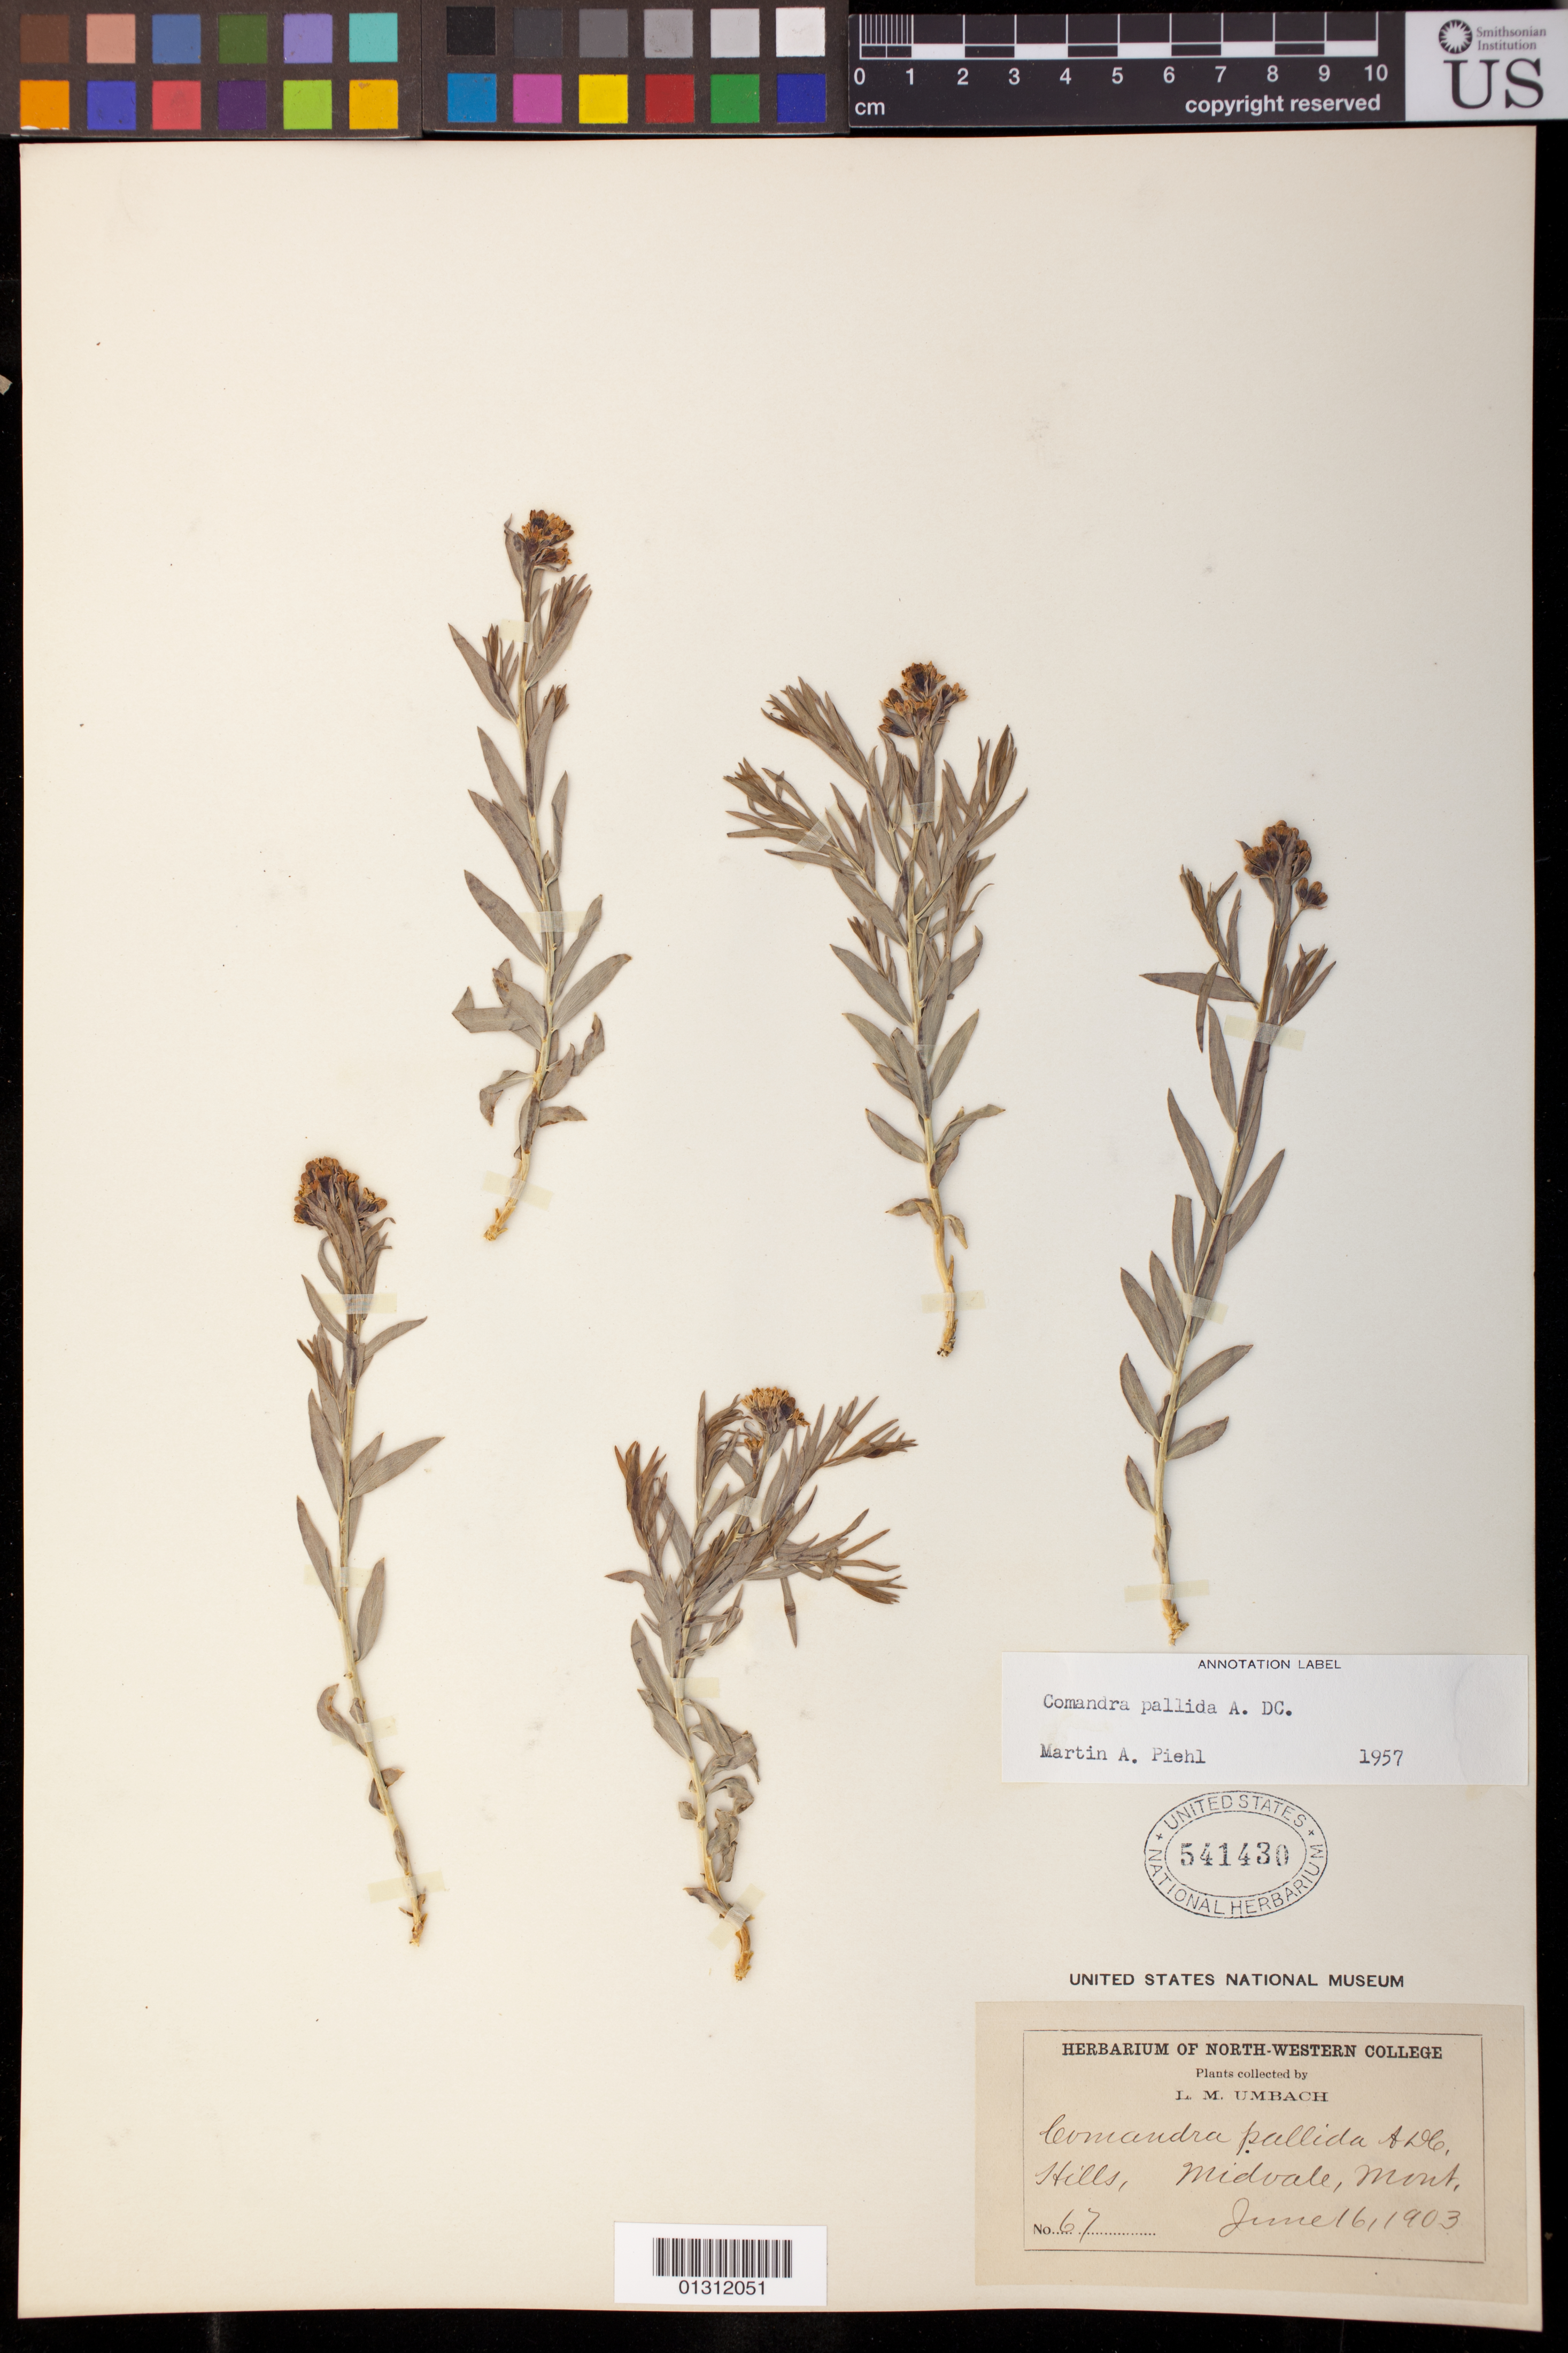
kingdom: Plantae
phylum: Tracheophyta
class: Magnoliopsida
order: Santalales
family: Comandraceae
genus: Comandra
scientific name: Comandra pallida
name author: A. DC.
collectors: L. M. Umbach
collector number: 67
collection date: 1903-06-16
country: United States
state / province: Montana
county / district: Lincoln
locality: Midvale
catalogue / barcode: US 541430